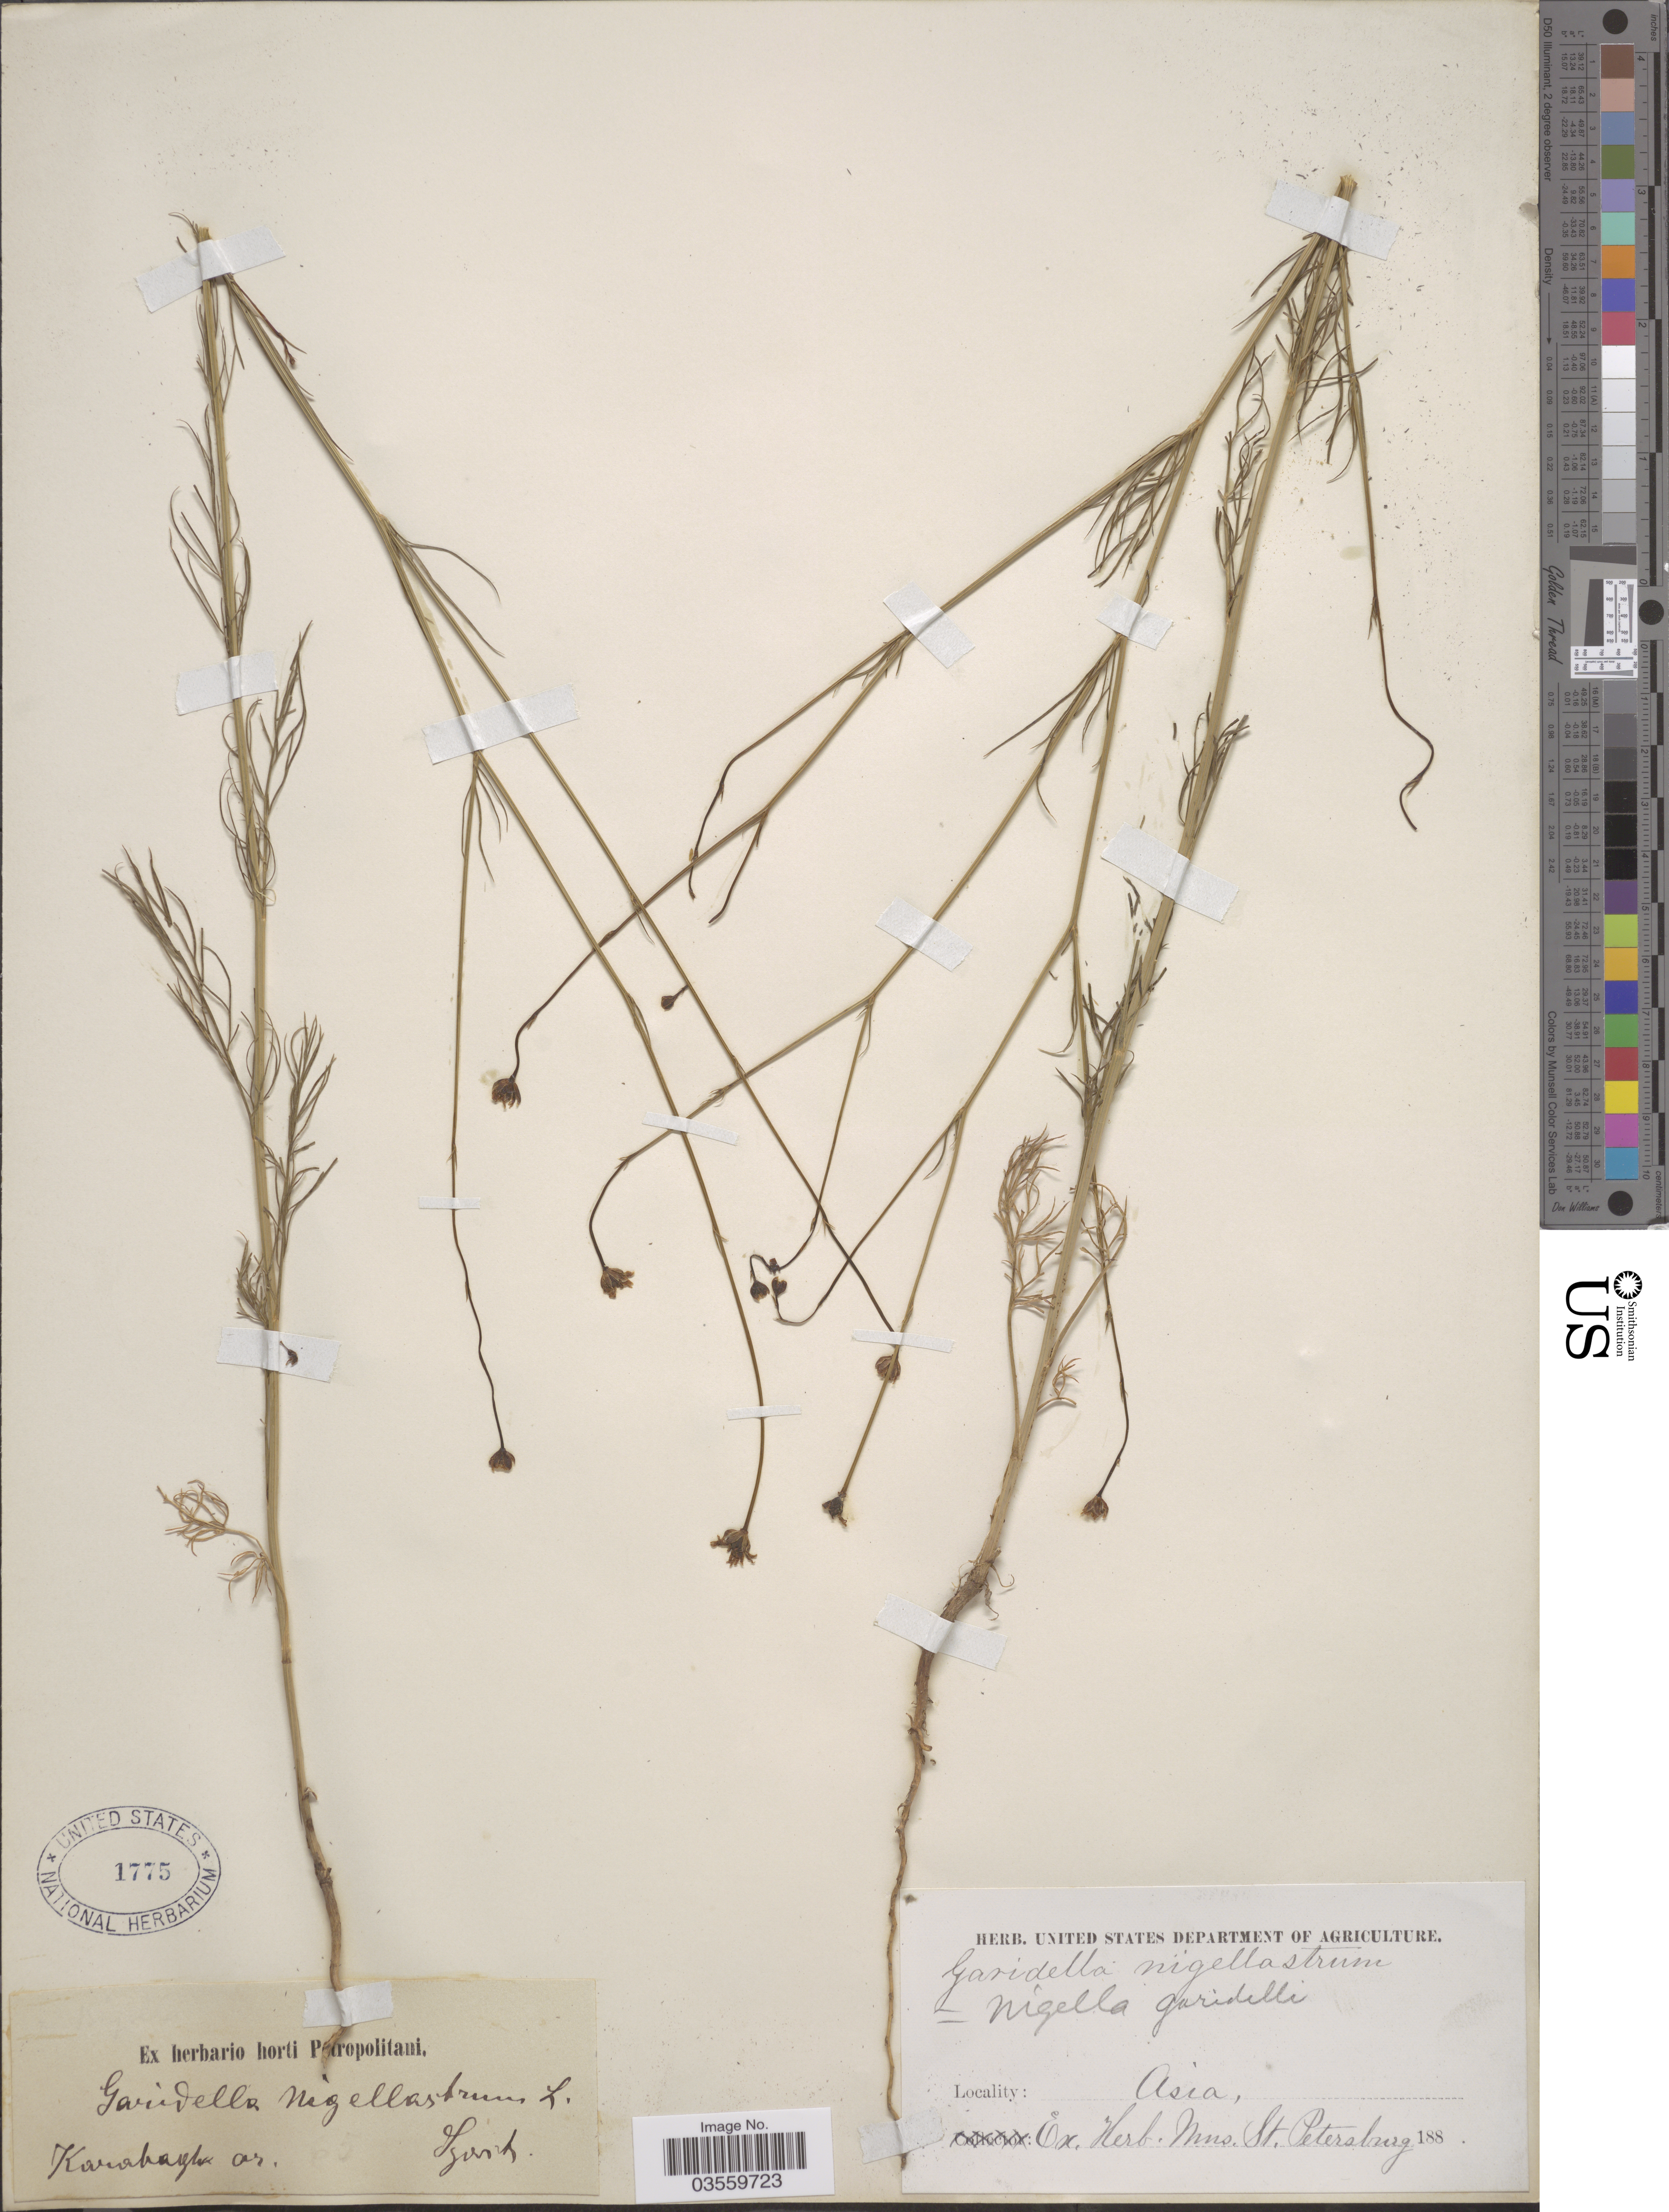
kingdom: Plantae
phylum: Tracheophyta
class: Magnoliopsida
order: Ranunculales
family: Ranunculaceae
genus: Nigella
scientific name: Nigella nigellastrum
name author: (L.) Willk.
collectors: Szovits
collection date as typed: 188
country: Armenia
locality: Asia. Karakagh or.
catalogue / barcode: US 1775